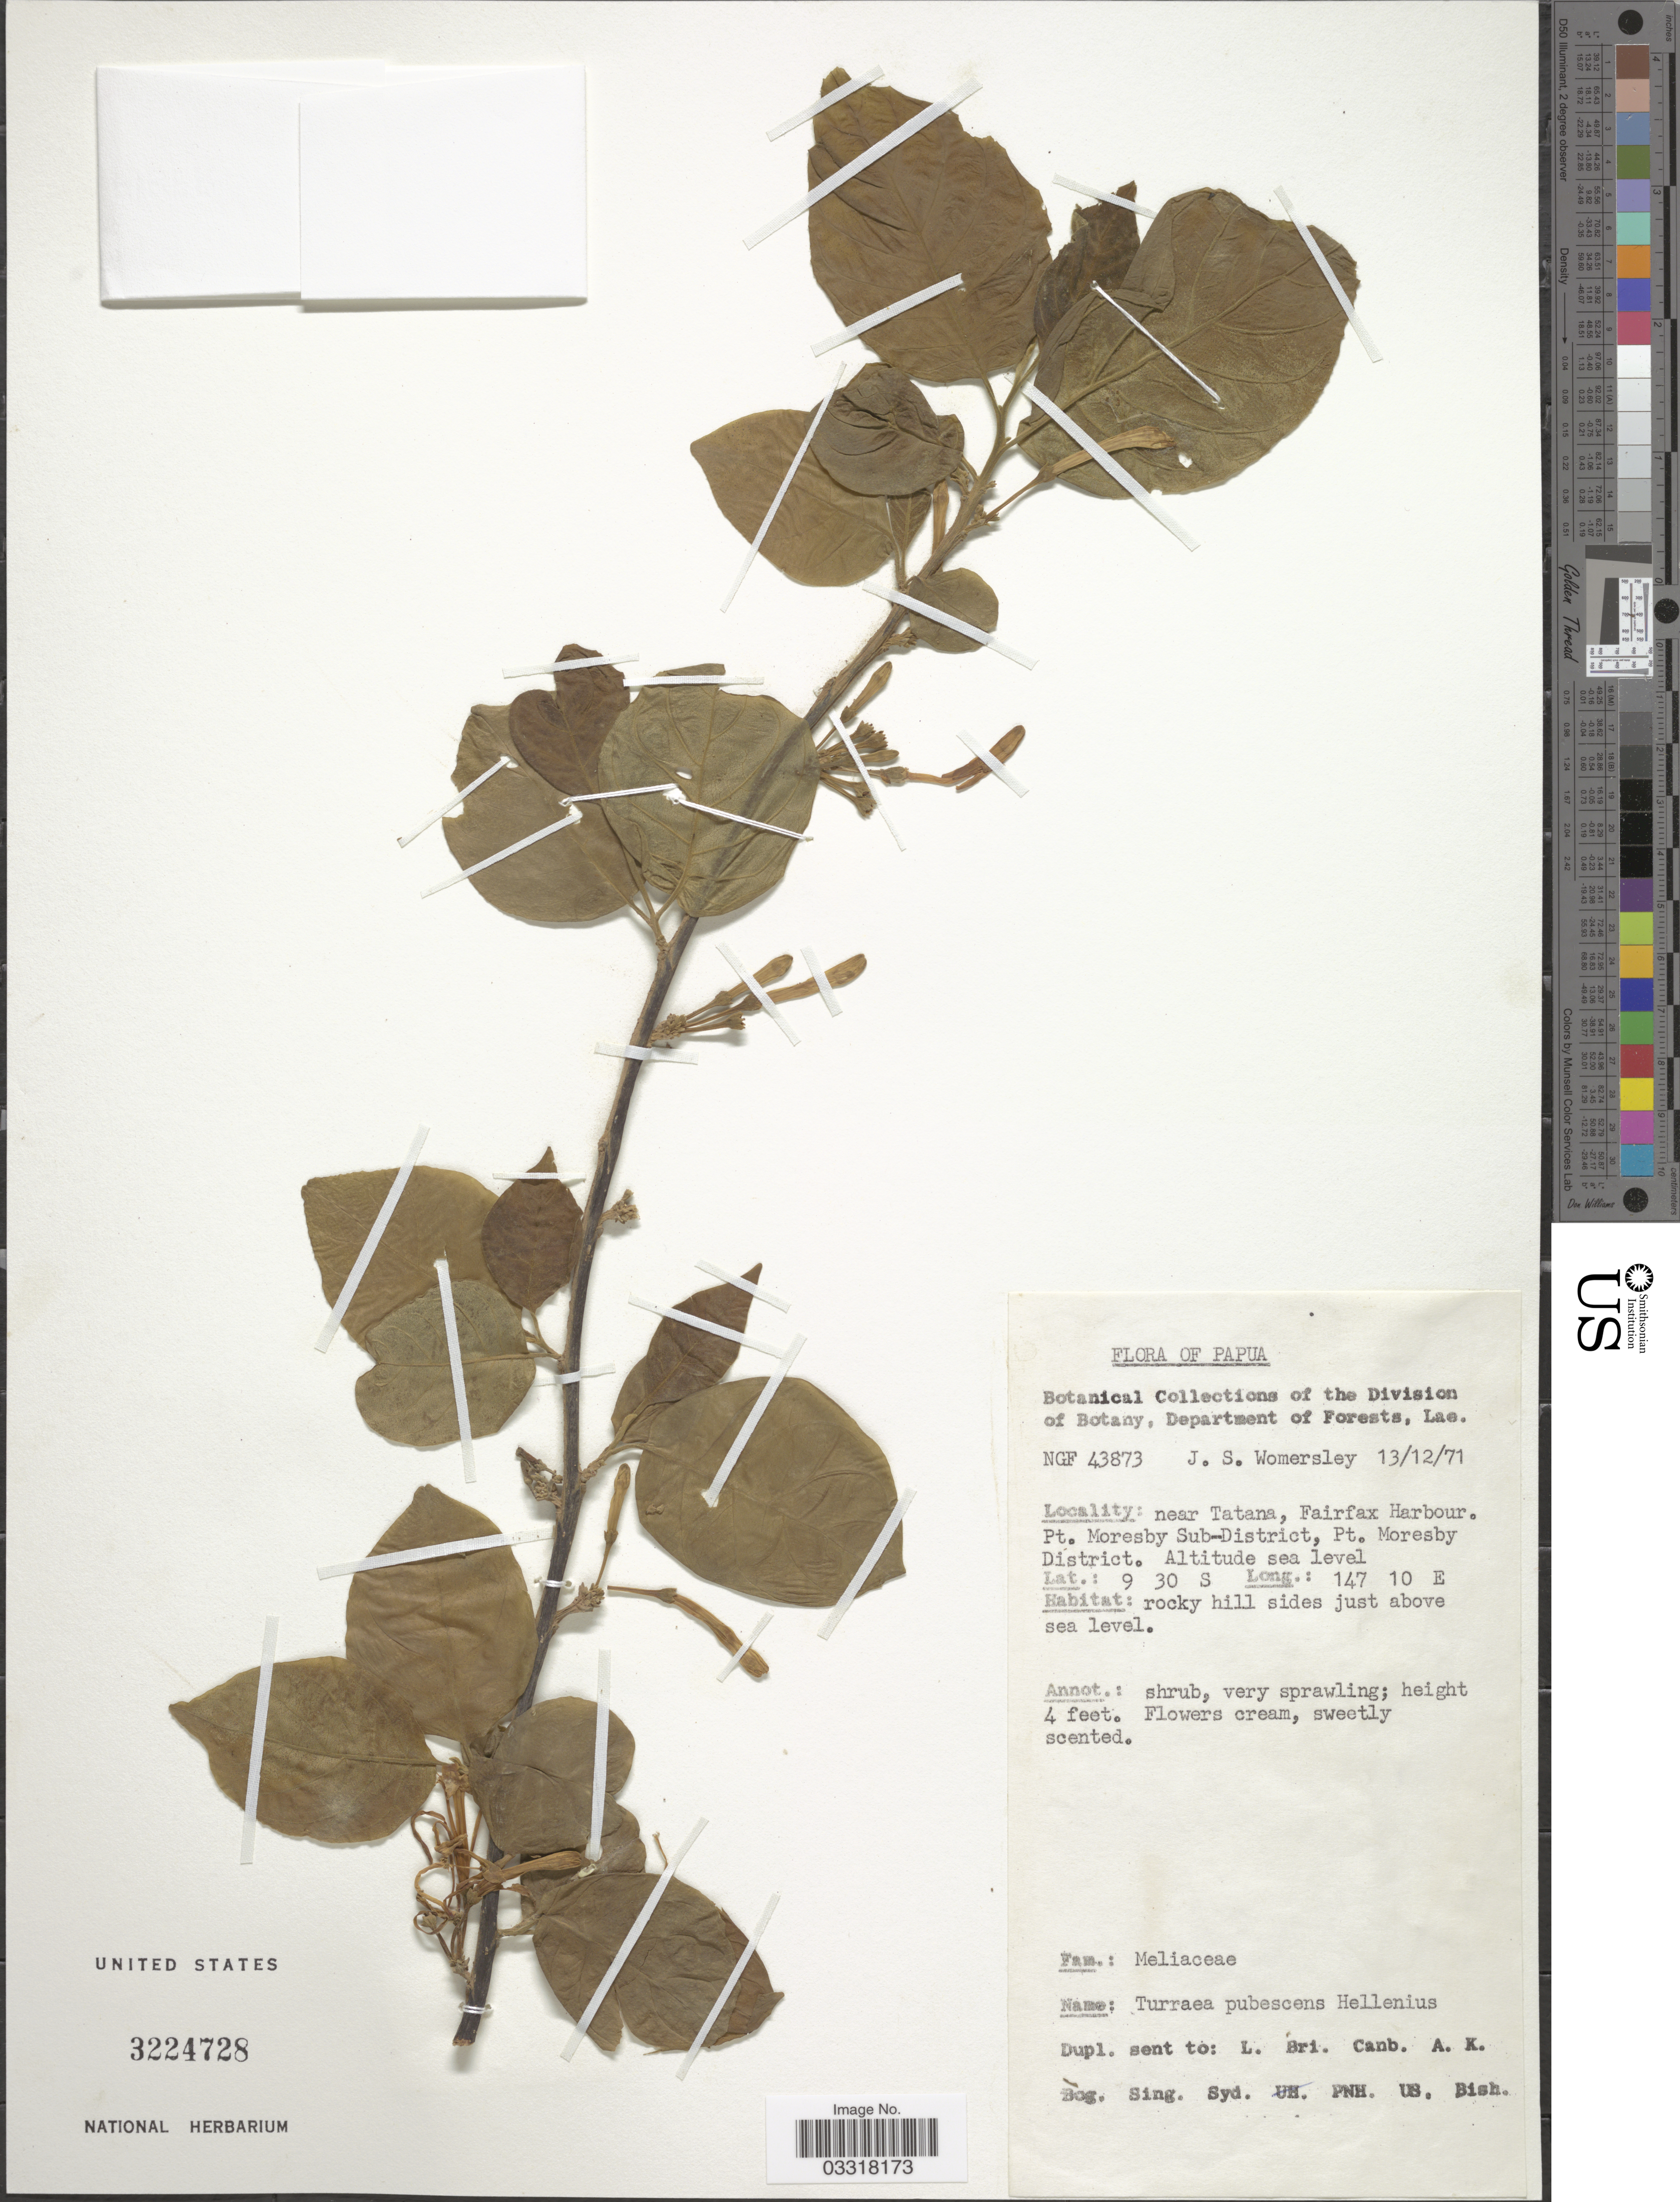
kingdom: Plantae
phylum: Tracheophyta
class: Magnoliopsida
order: Sapindales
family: Meliaceae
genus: Turraea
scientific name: Turraea pubescens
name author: Hell.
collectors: J. S. Womersley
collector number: NGF43873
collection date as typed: Transcribed d/m/y: 13/12/71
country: Papua New Guinea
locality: Papua. Near Tatana, Fairfax Harbour. Pt. Moresby Sub-District, Pt. Moresby District.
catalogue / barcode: US 3224728